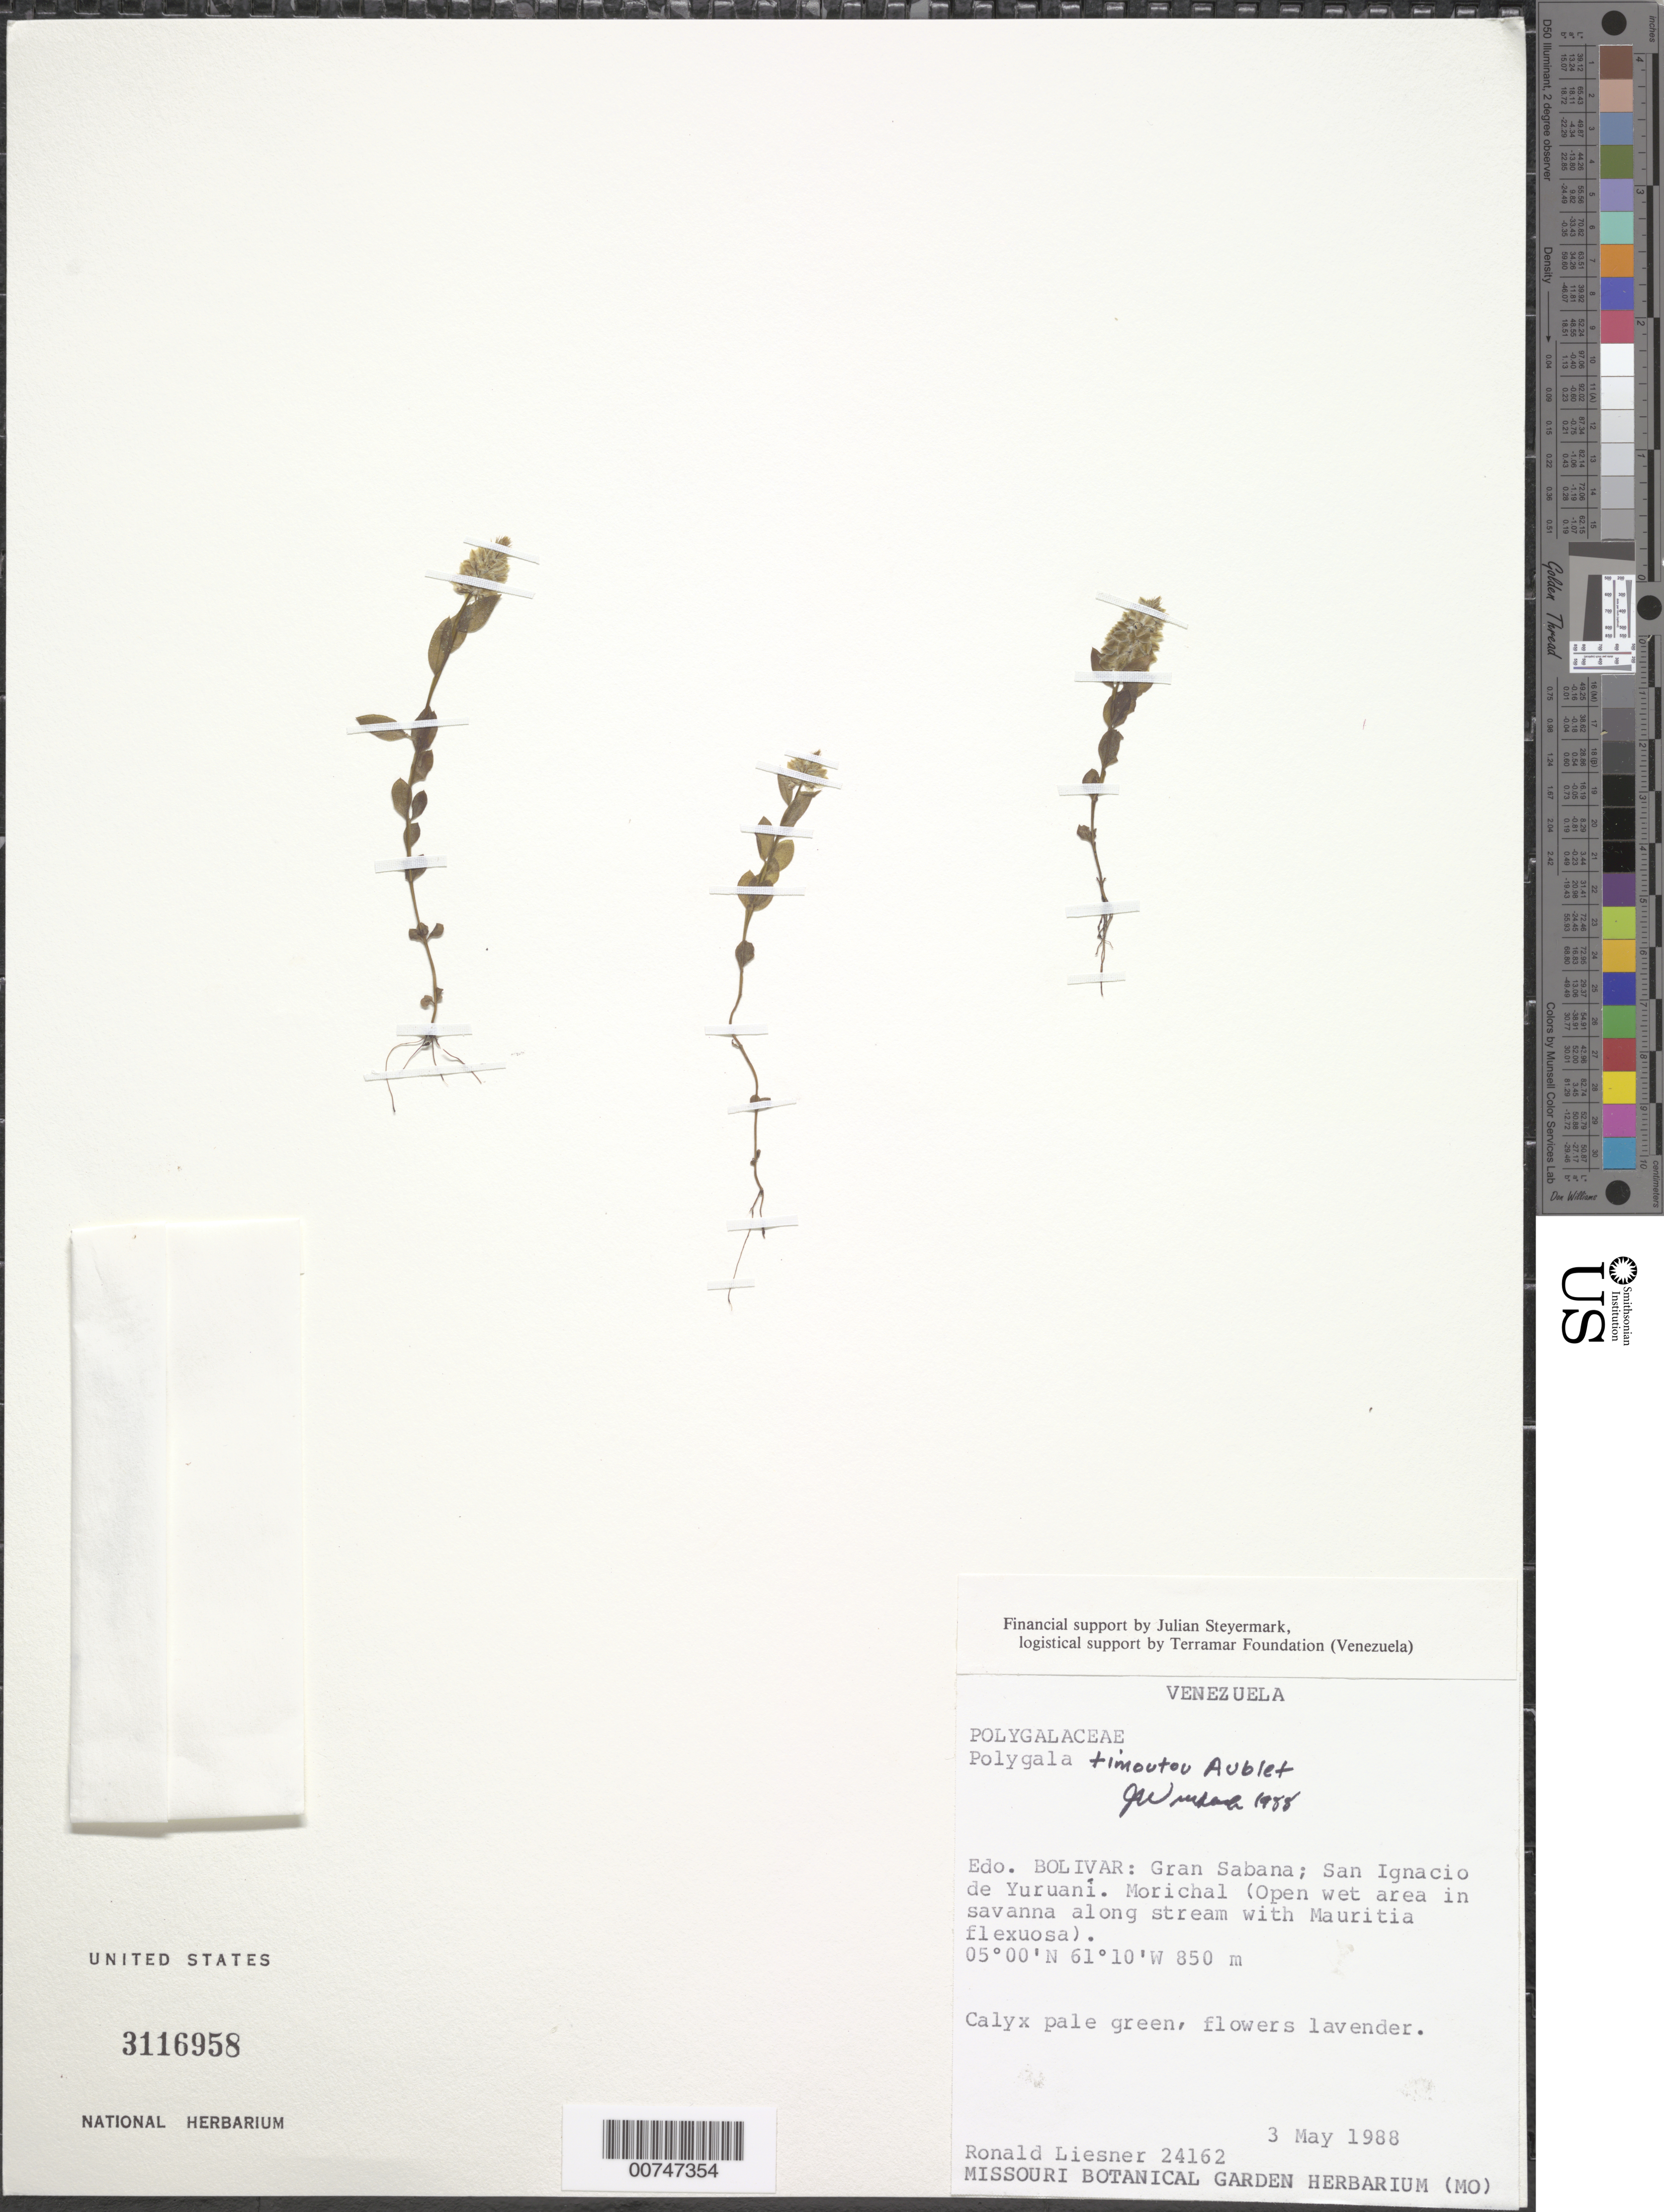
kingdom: Plantae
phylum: Tracheophyta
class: Magnoliopsida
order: Fabales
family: Polygalaceae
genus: Polygala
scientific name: Polygala timoutou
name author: Aubl.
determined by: Wurdack, John J., (US), US (UNITED STATES)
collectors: R. L. Liesner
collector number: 24162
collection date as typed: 3-May-88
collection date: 1988-05-03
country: Venezuela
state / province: Bolívar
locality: Gran Sabana, San Ignacio de Yuruani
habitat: Open wet area, along stream in savanna with Mauritia flexuosa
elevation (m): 850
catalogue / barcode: US 3116958